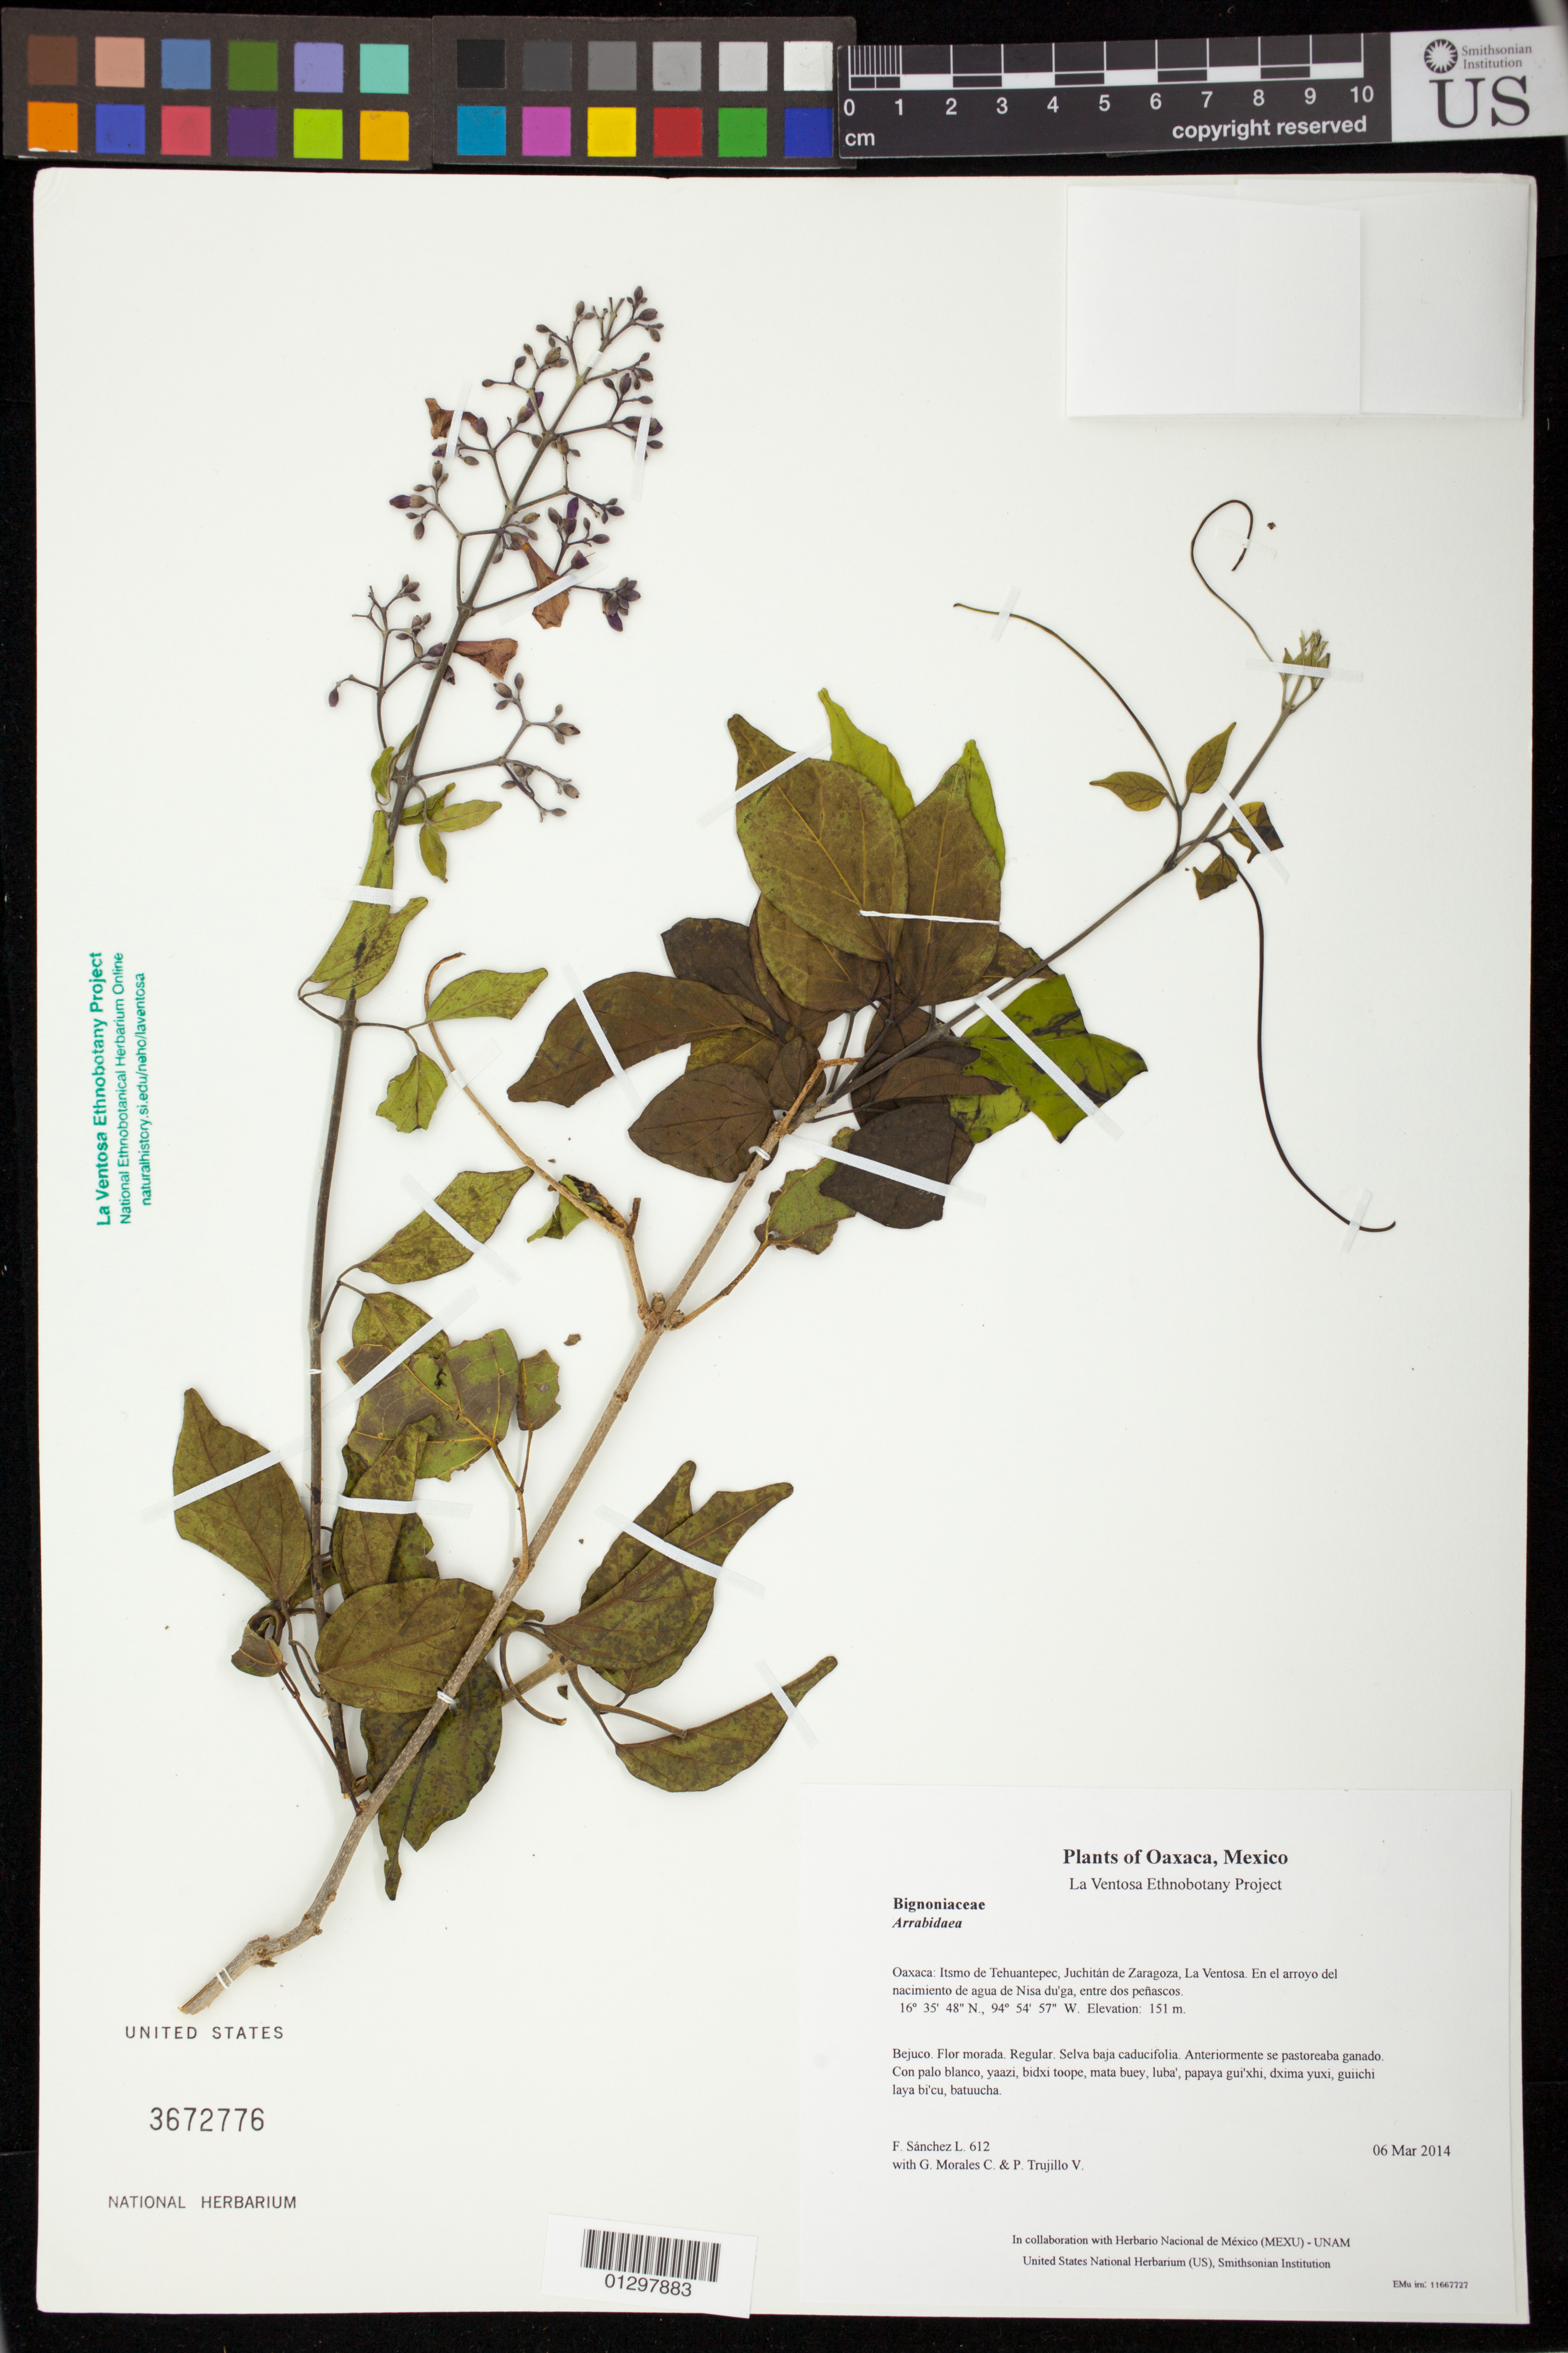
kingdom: Plantae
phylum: Tracheophyta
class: Magnoliopsida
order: Lamiales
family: Bignoniaceae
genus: Fridericia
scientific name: Fridericia floribunda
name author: (Kunth) L.G. Lohmann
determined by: Strong, M. T., (US), Smithsonian Institution - National Museum of Natural History (UNITED STATES)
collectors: F. Sánchez L., G. Morales C. & P. Trujillo V.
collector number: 612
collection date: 2014-03-06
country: Mexico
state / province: Oaxaca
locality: Itsmo de Tehuantepec, Juchitán de Zaragoza, La Ventosa. En el arroyo del nacimiento de agua de Nisa du'ga, entre dos peñascos.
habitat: Selva baja caducifolia. Anteriormente se pastoreaba ganado.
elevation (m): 151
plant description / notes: JEBOT, MEXU, SERO, US; Luba'. Guie' nagu. Nuu.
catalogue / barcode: US 3672776